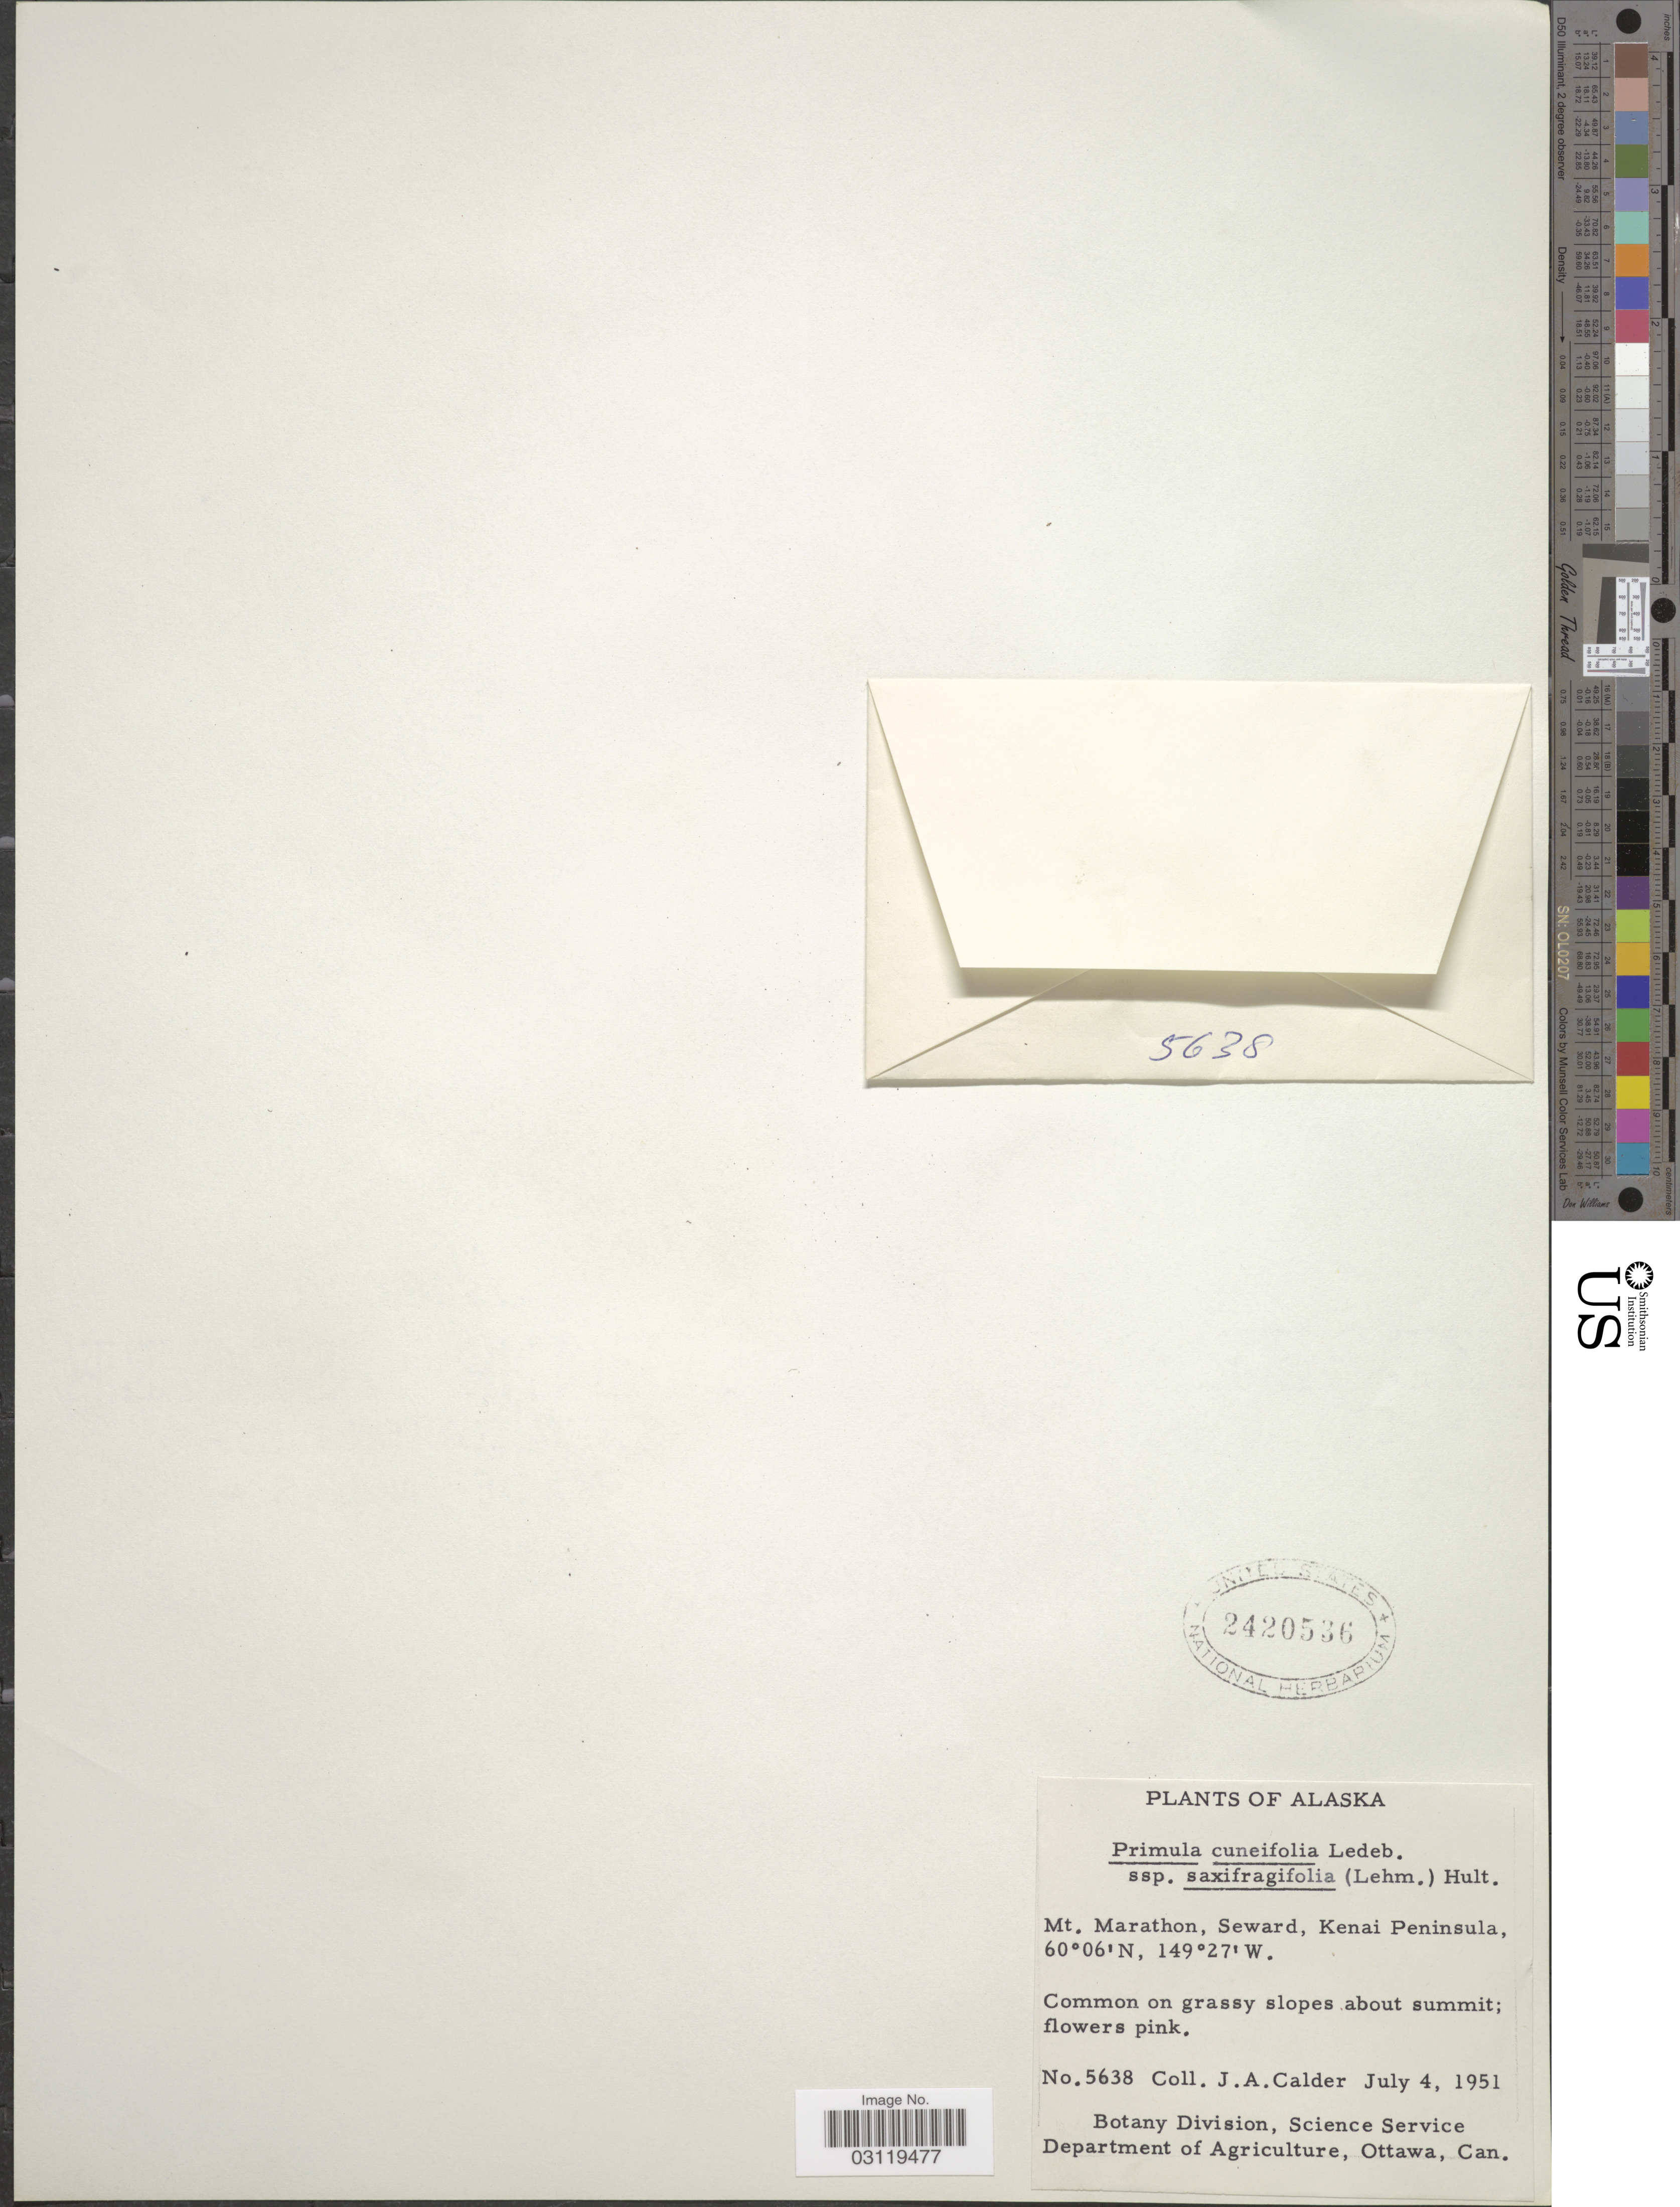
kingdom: Plantae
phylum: Tracheophyta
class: Magnoliopsida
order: Ericales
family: Primulaceae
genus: Primula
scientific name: Primula cuneifolia subsp. saxifragifolia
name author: (Lehm.) W.W. Sm. & Forrest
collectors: J. A. Calder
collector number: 5638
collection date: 1951-07-04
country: United States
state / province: Alaska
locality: Mt. Marathon, Seward, Kenai Peninsula.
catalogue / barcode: US 2420536